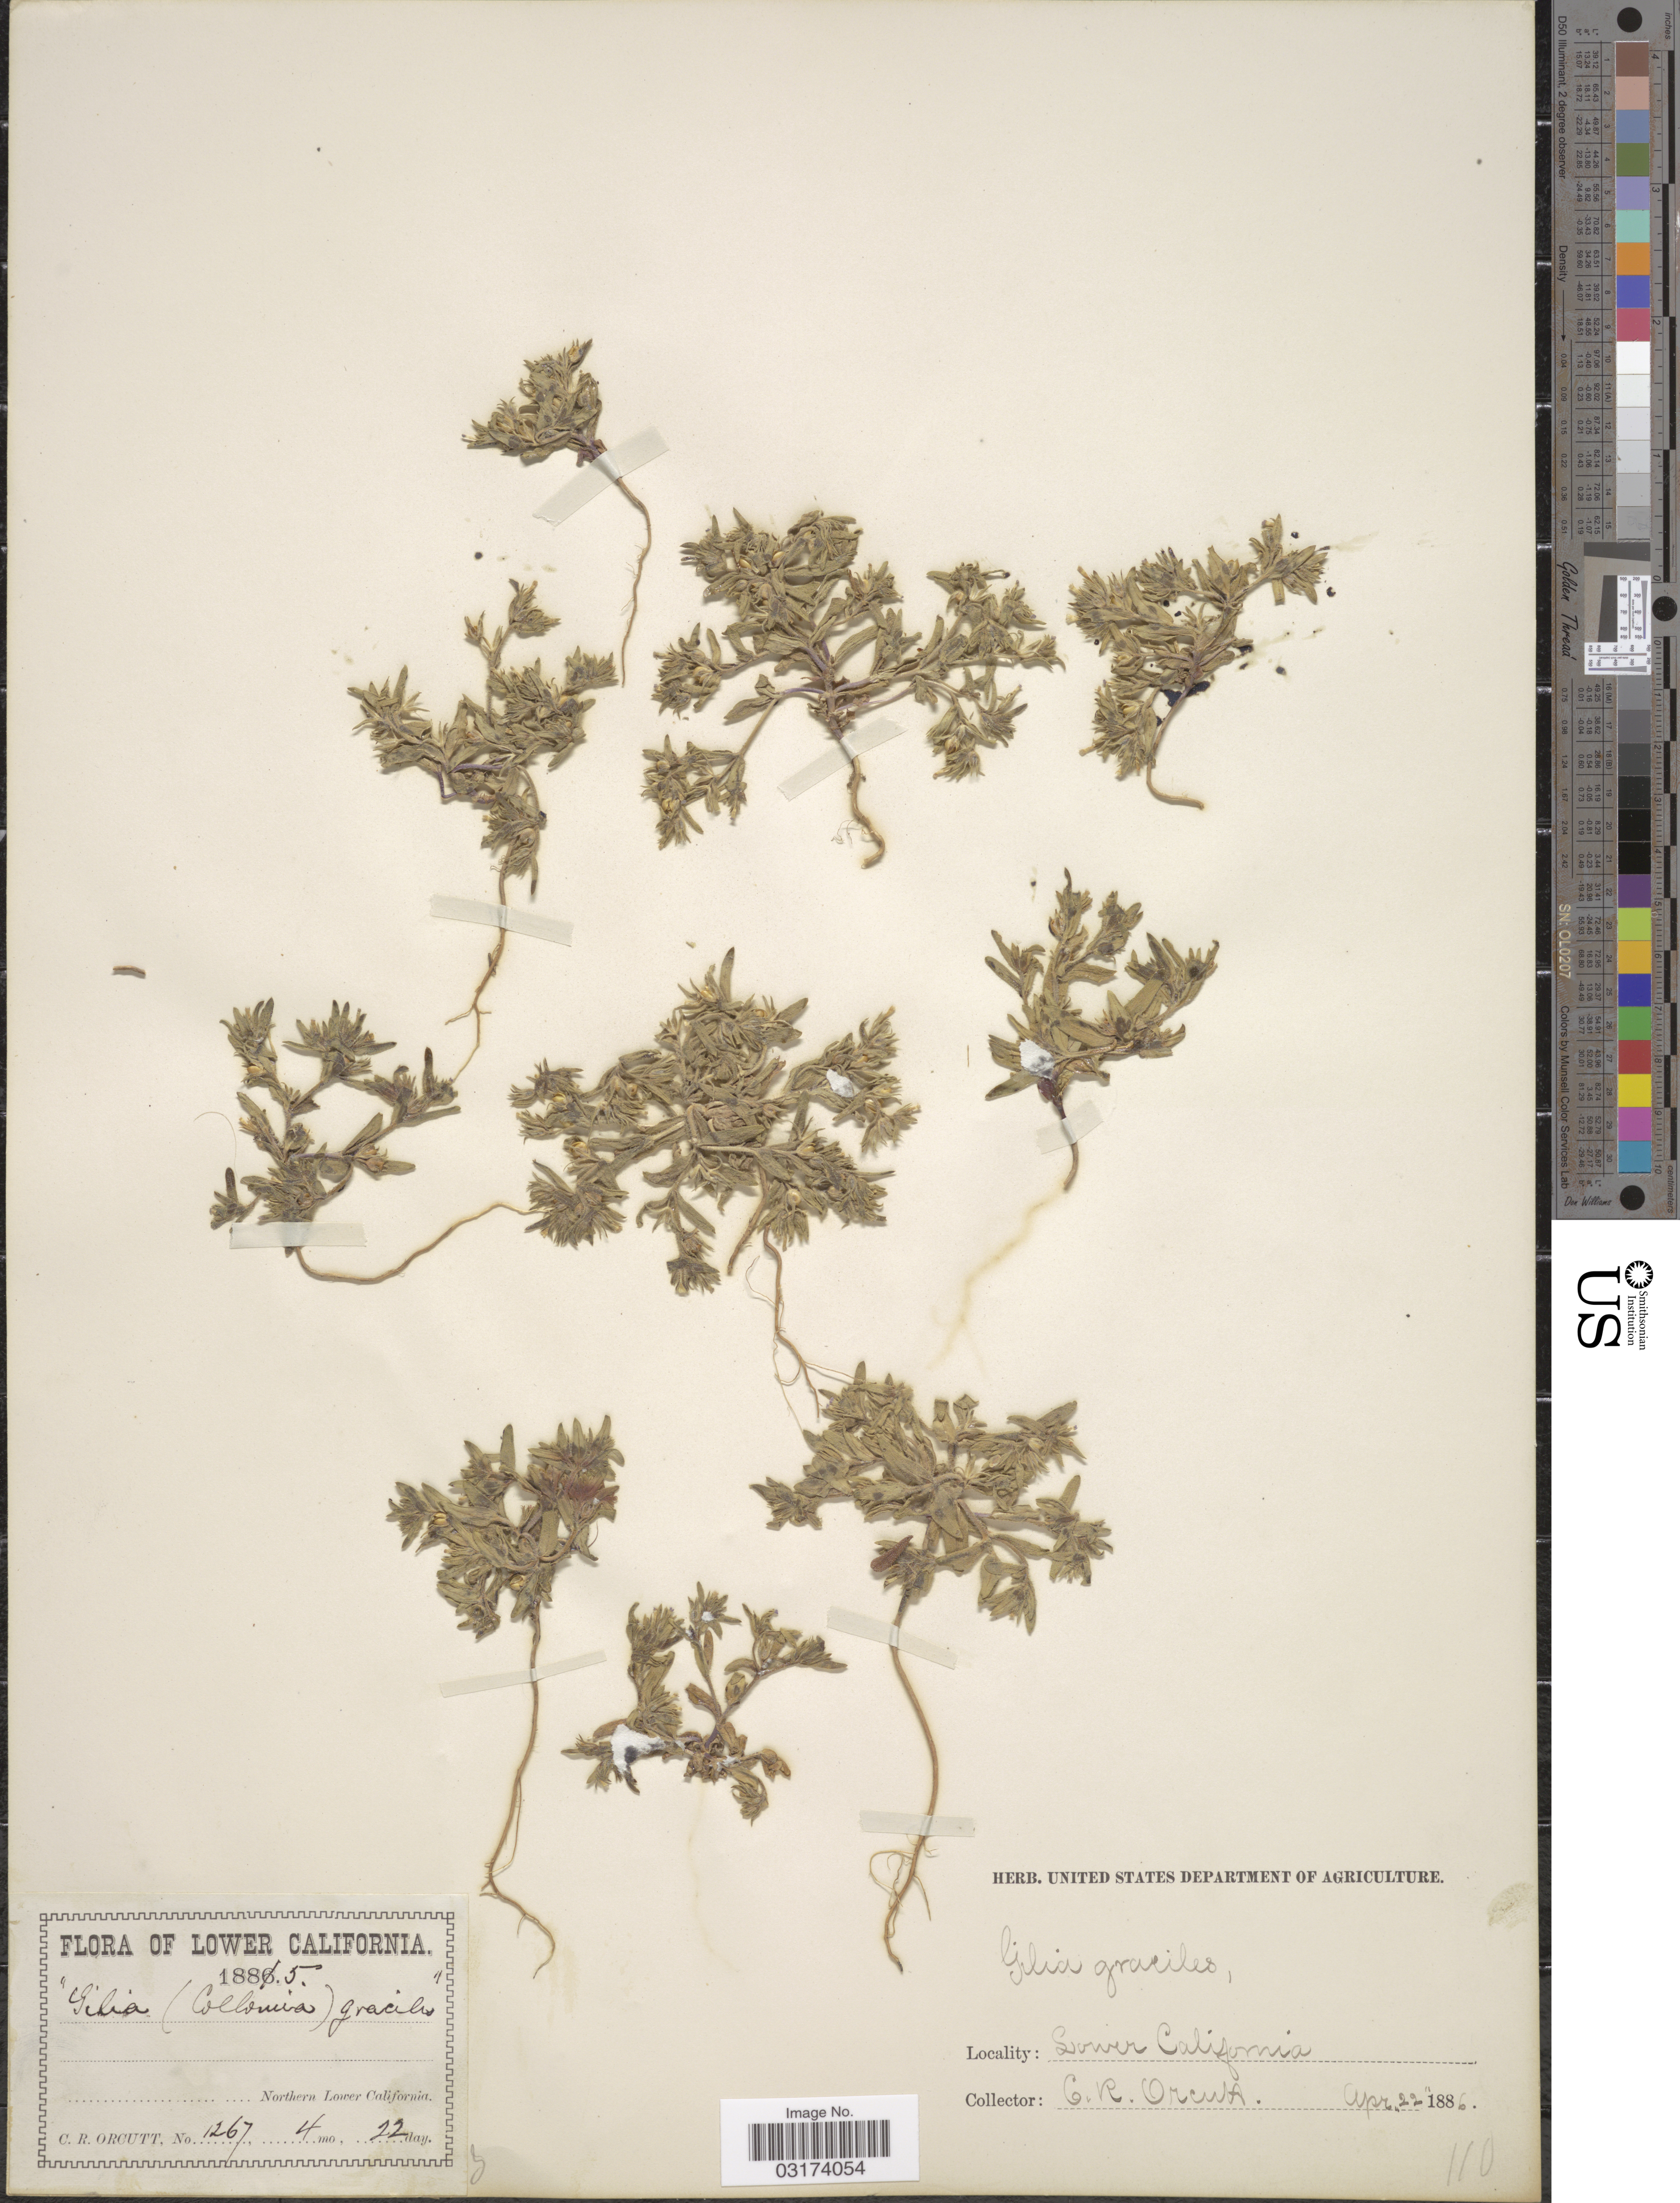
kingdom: Plantae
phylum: Tracheophyta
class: Magnoliopsida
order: Ericales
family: Polemoniaceae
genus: Microsteris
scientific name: Microsteris gracilis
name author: (Hook.) Greene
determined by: (US) Smithsonian Institution - National Museum of Natural History - Department of Botany (UNITED STATES)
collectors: C. R. Orcutt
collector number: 1267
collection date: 1885-04-22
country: Mexico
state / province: Baja California Norte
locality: Lower California, Northern Lower California.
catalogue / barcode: US 103243